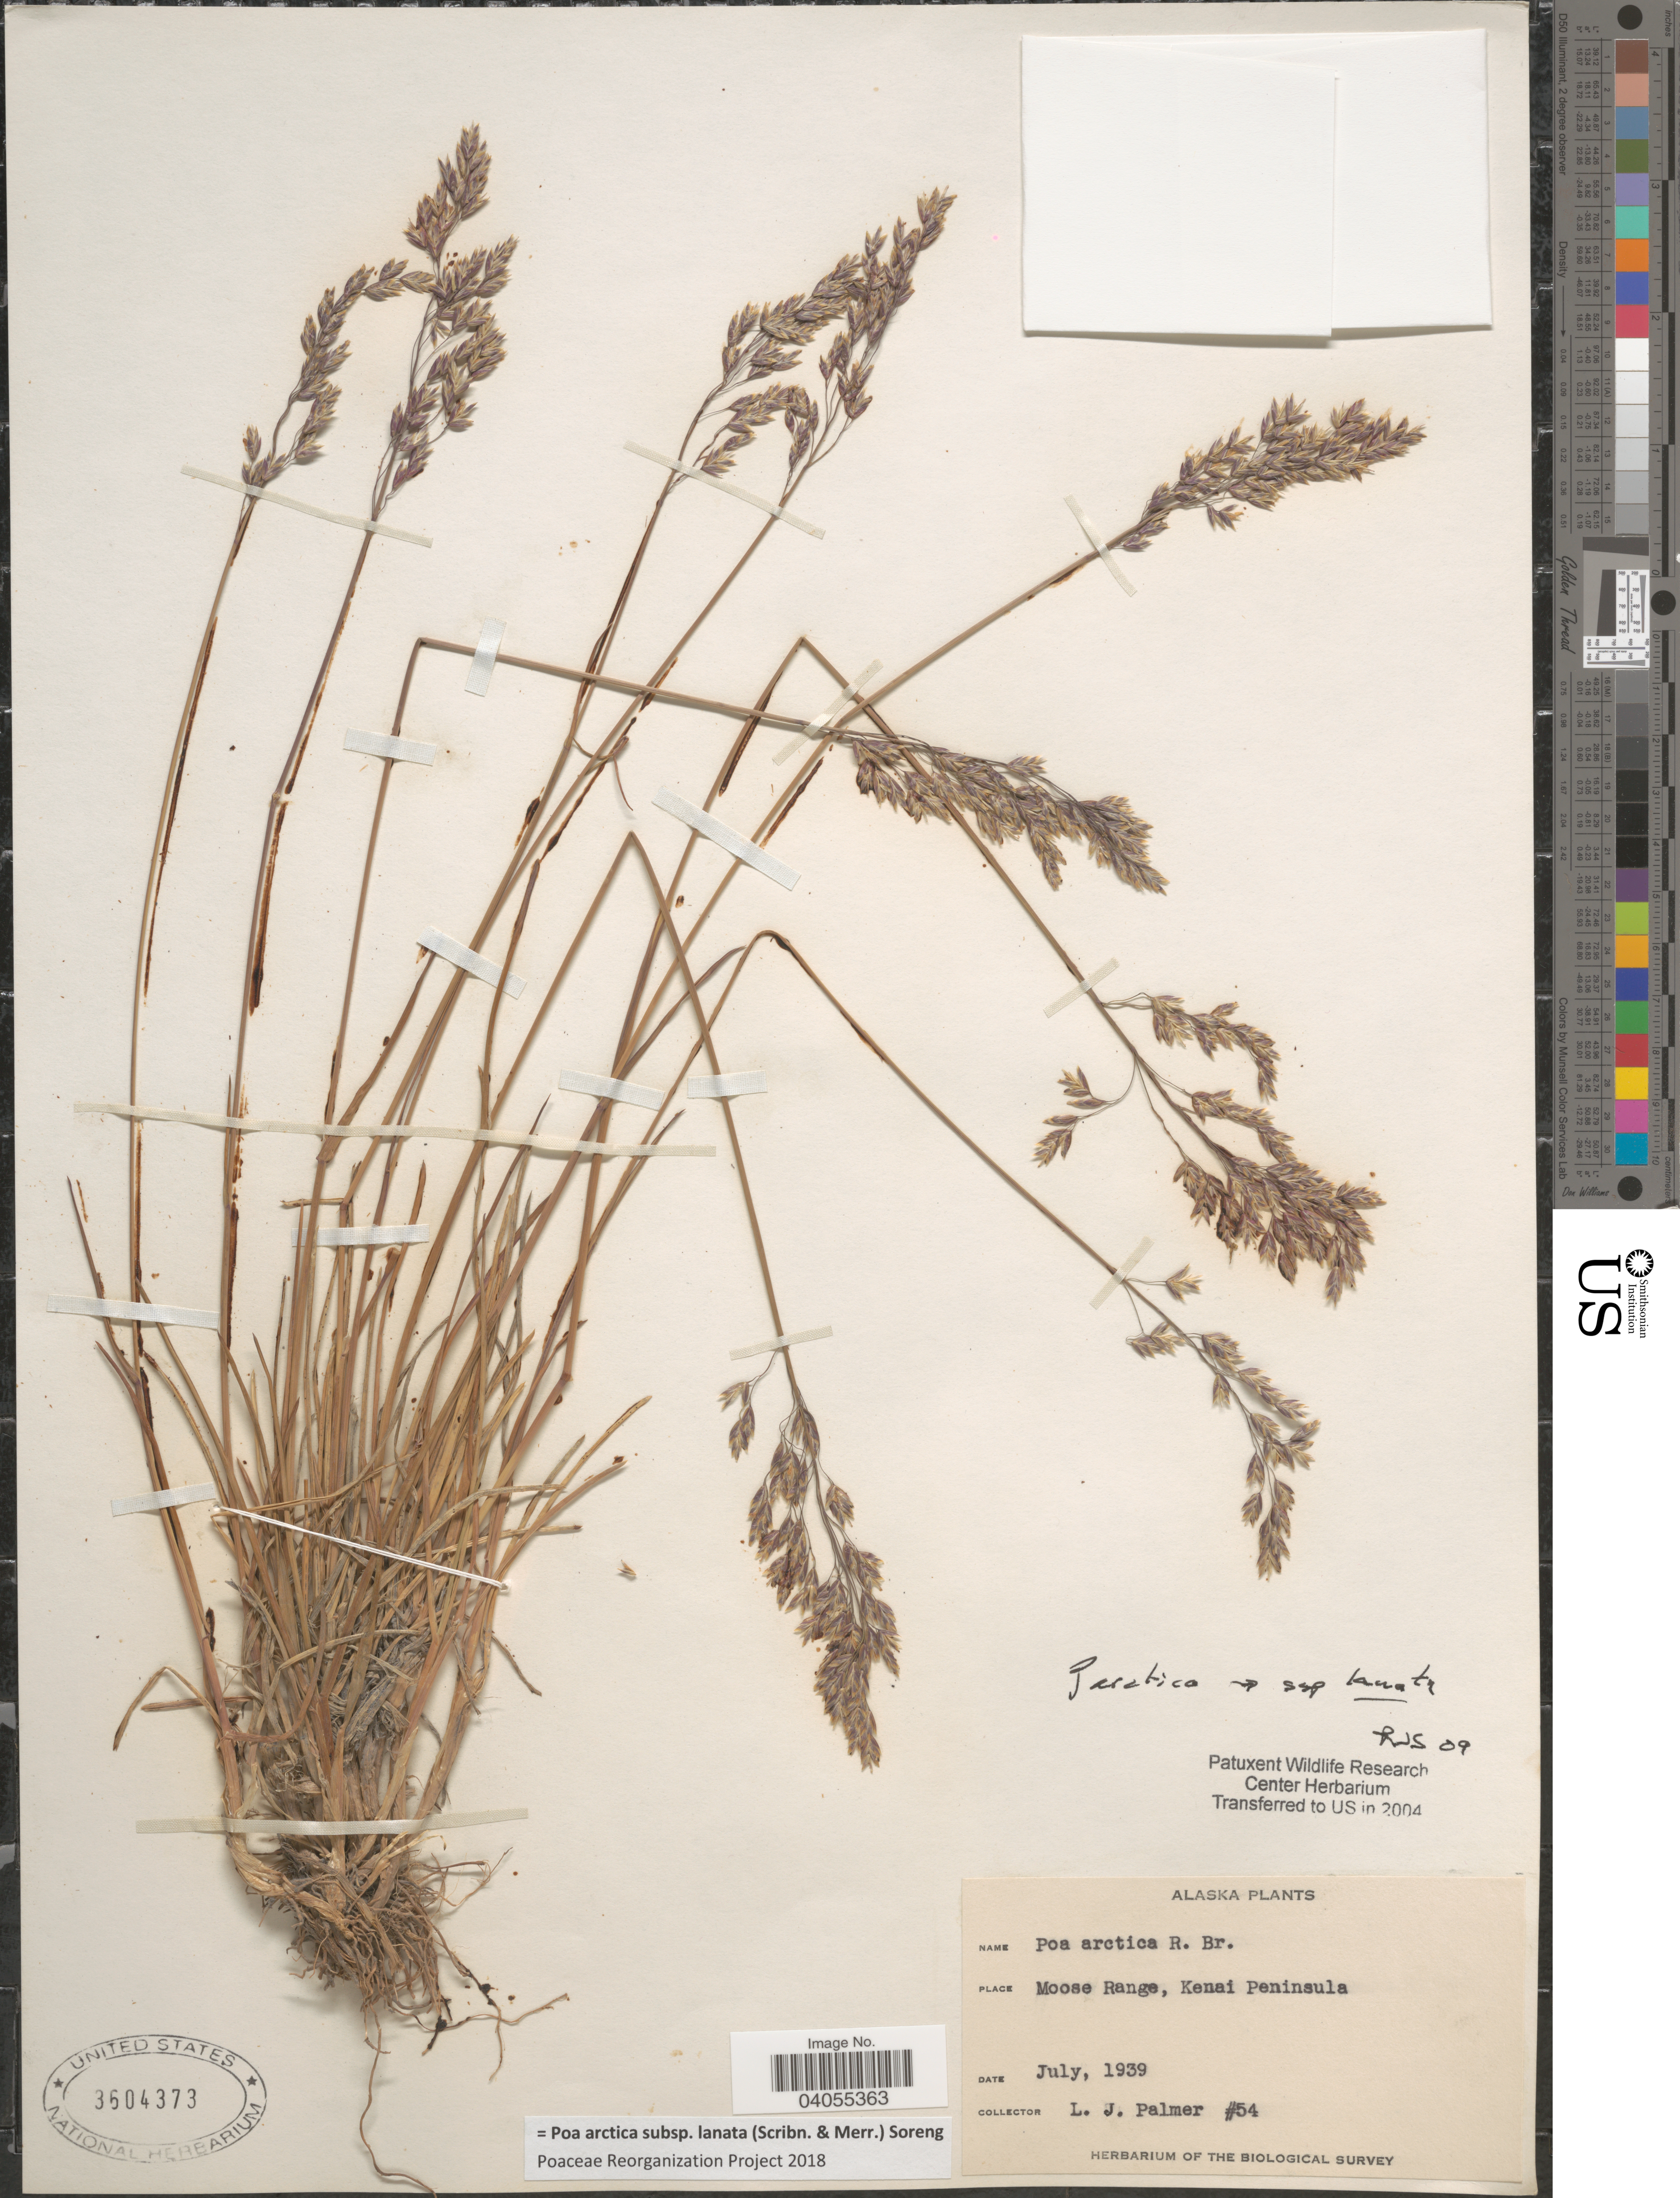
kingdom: Plantae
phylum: Tracheophyta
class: Liliopsida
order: Poales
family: Poaceae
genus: Poa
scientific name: Poa arctica subsp. lanata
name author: (Scribn. & Merr.) Soreng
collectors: L. J. Palmer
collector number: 54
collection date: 1939-07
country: United States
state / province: Alaska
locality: Moose Range, Kenai Peninsula.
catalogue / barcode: US 3604373